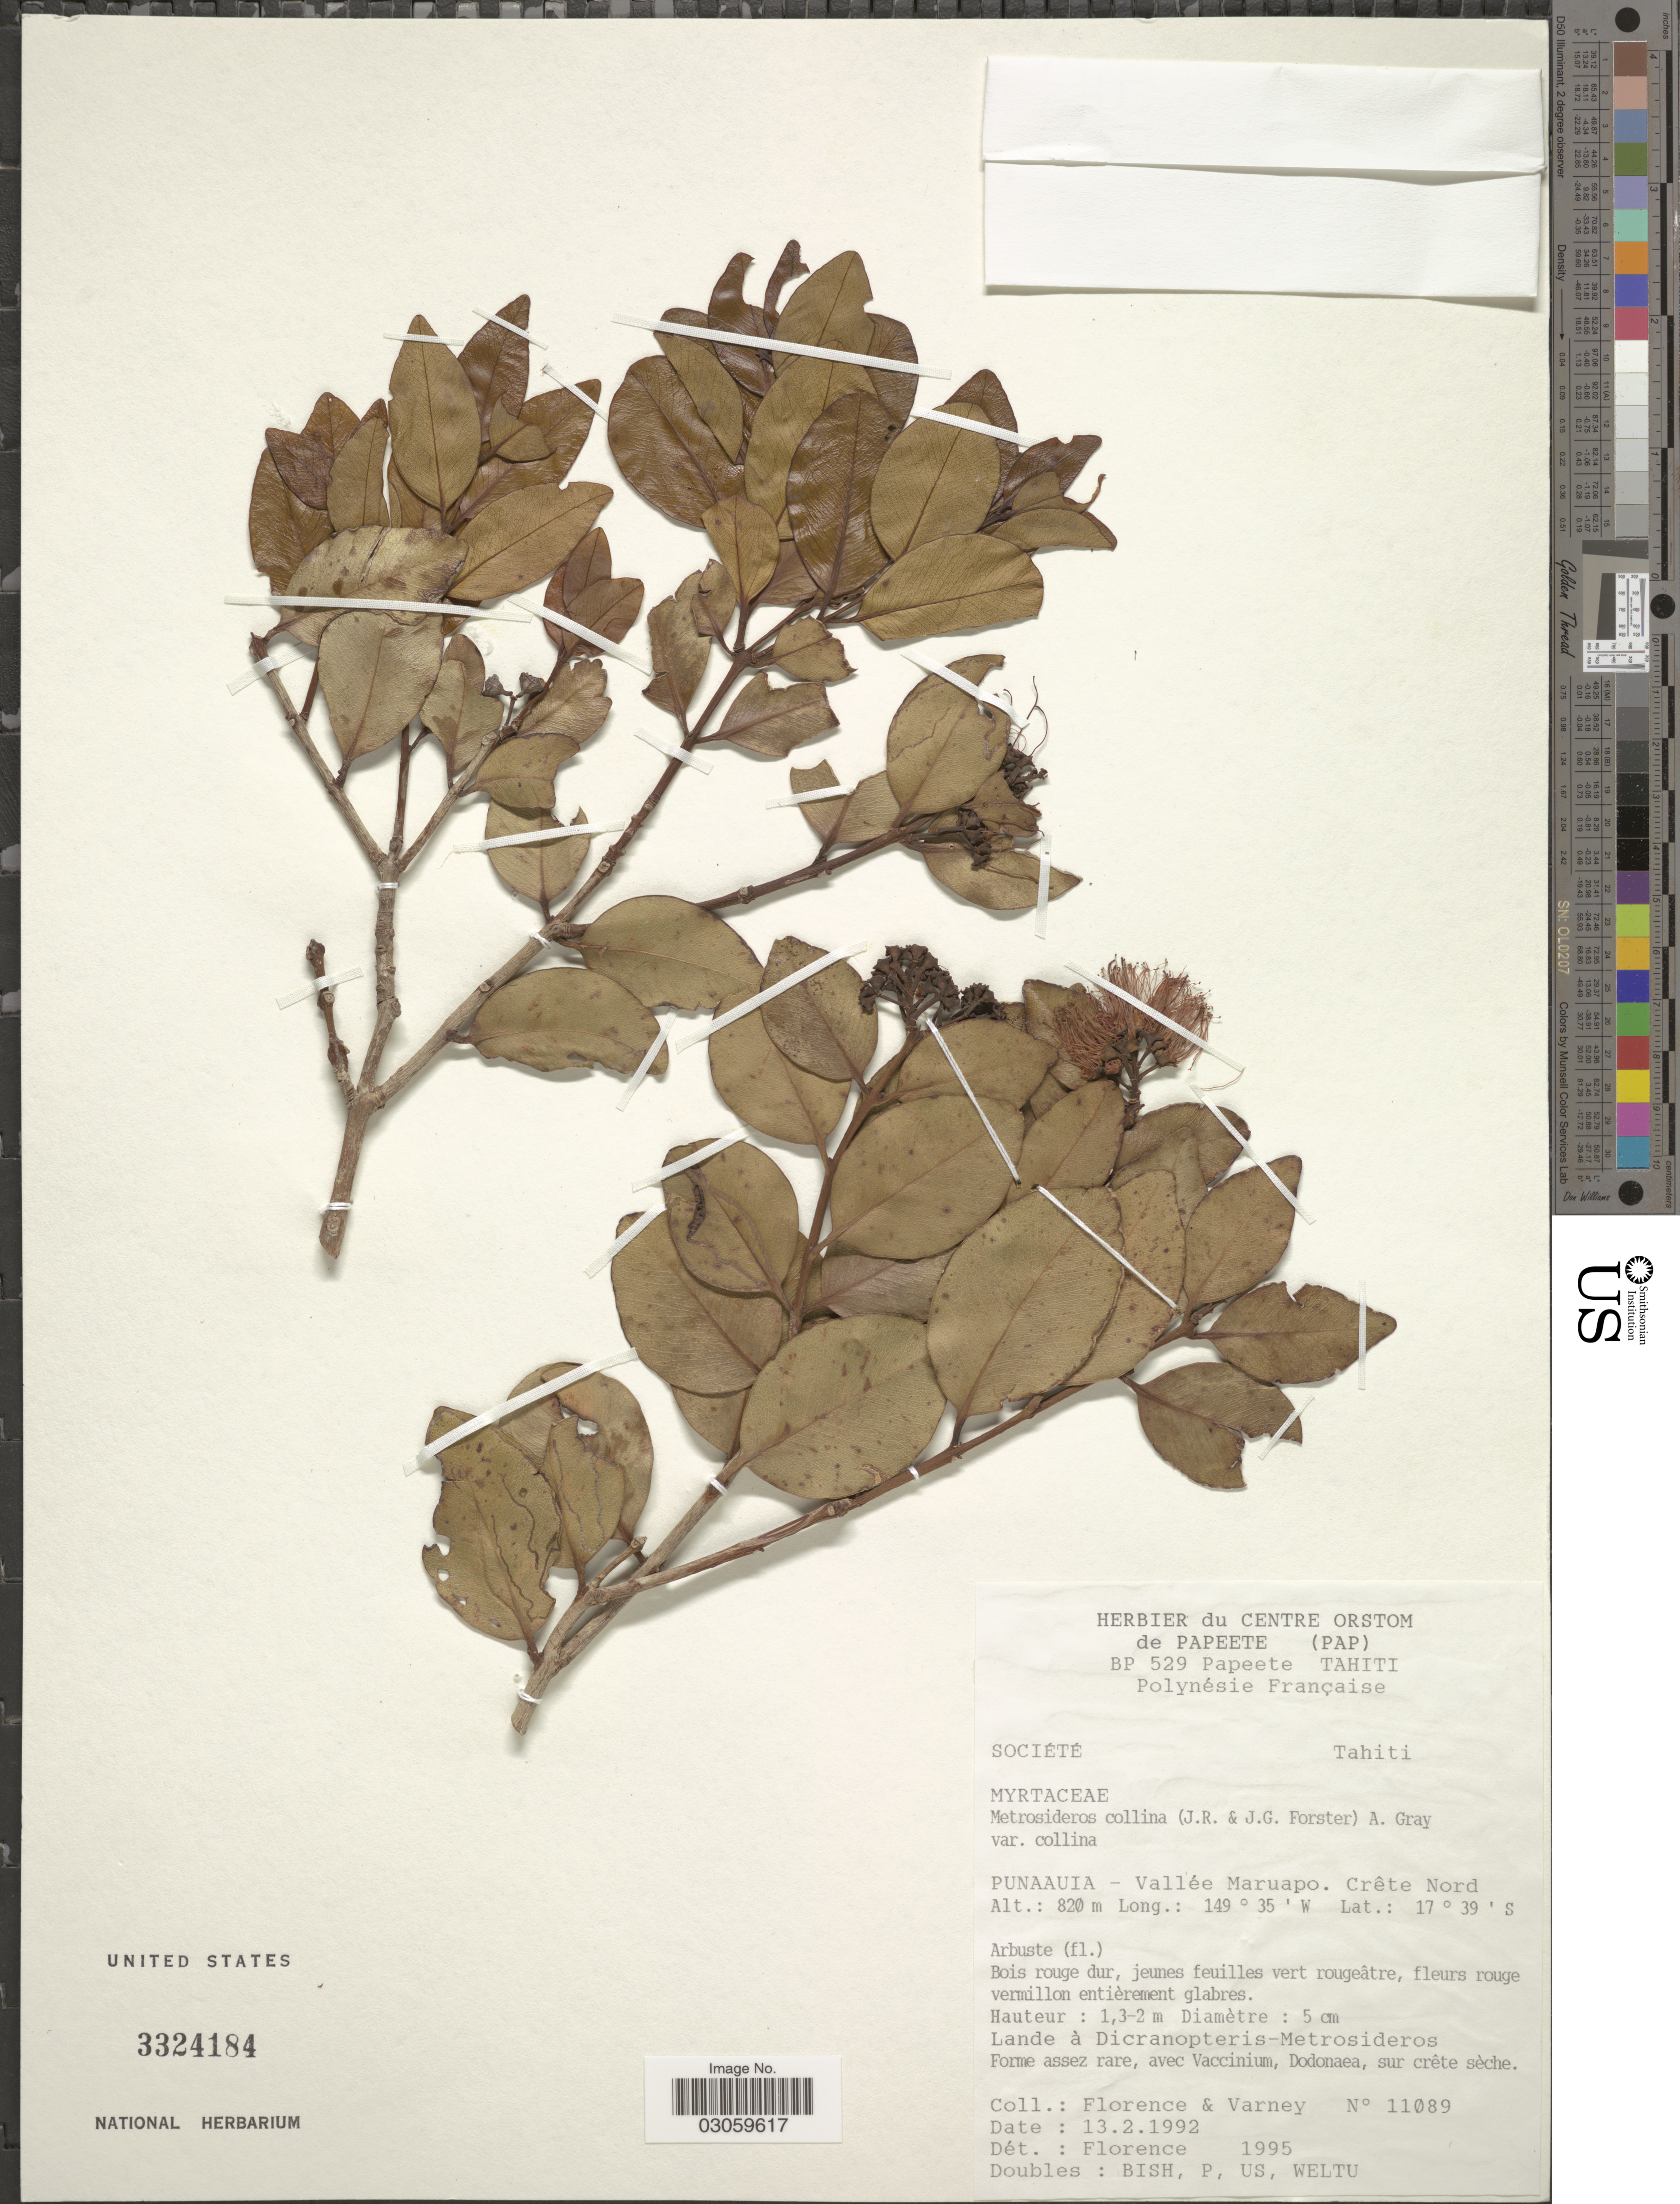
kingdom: Plantae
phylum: Tracheophyta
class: Magnoliopsida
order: Myrtales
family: Myrtaceae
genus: Metrosideros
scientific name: Metrosideros collina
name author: (J.R. Forst. & G. Forst.) A. Gray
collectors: -. Florence & Varney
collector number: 11089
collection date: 1992-02-13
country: French Polynesia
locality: SOCIÉTÉ. Tahiti. PUNAAUIA - Vallée Maruapo. Crête Nord.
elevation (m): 820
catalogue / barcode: US 3324184